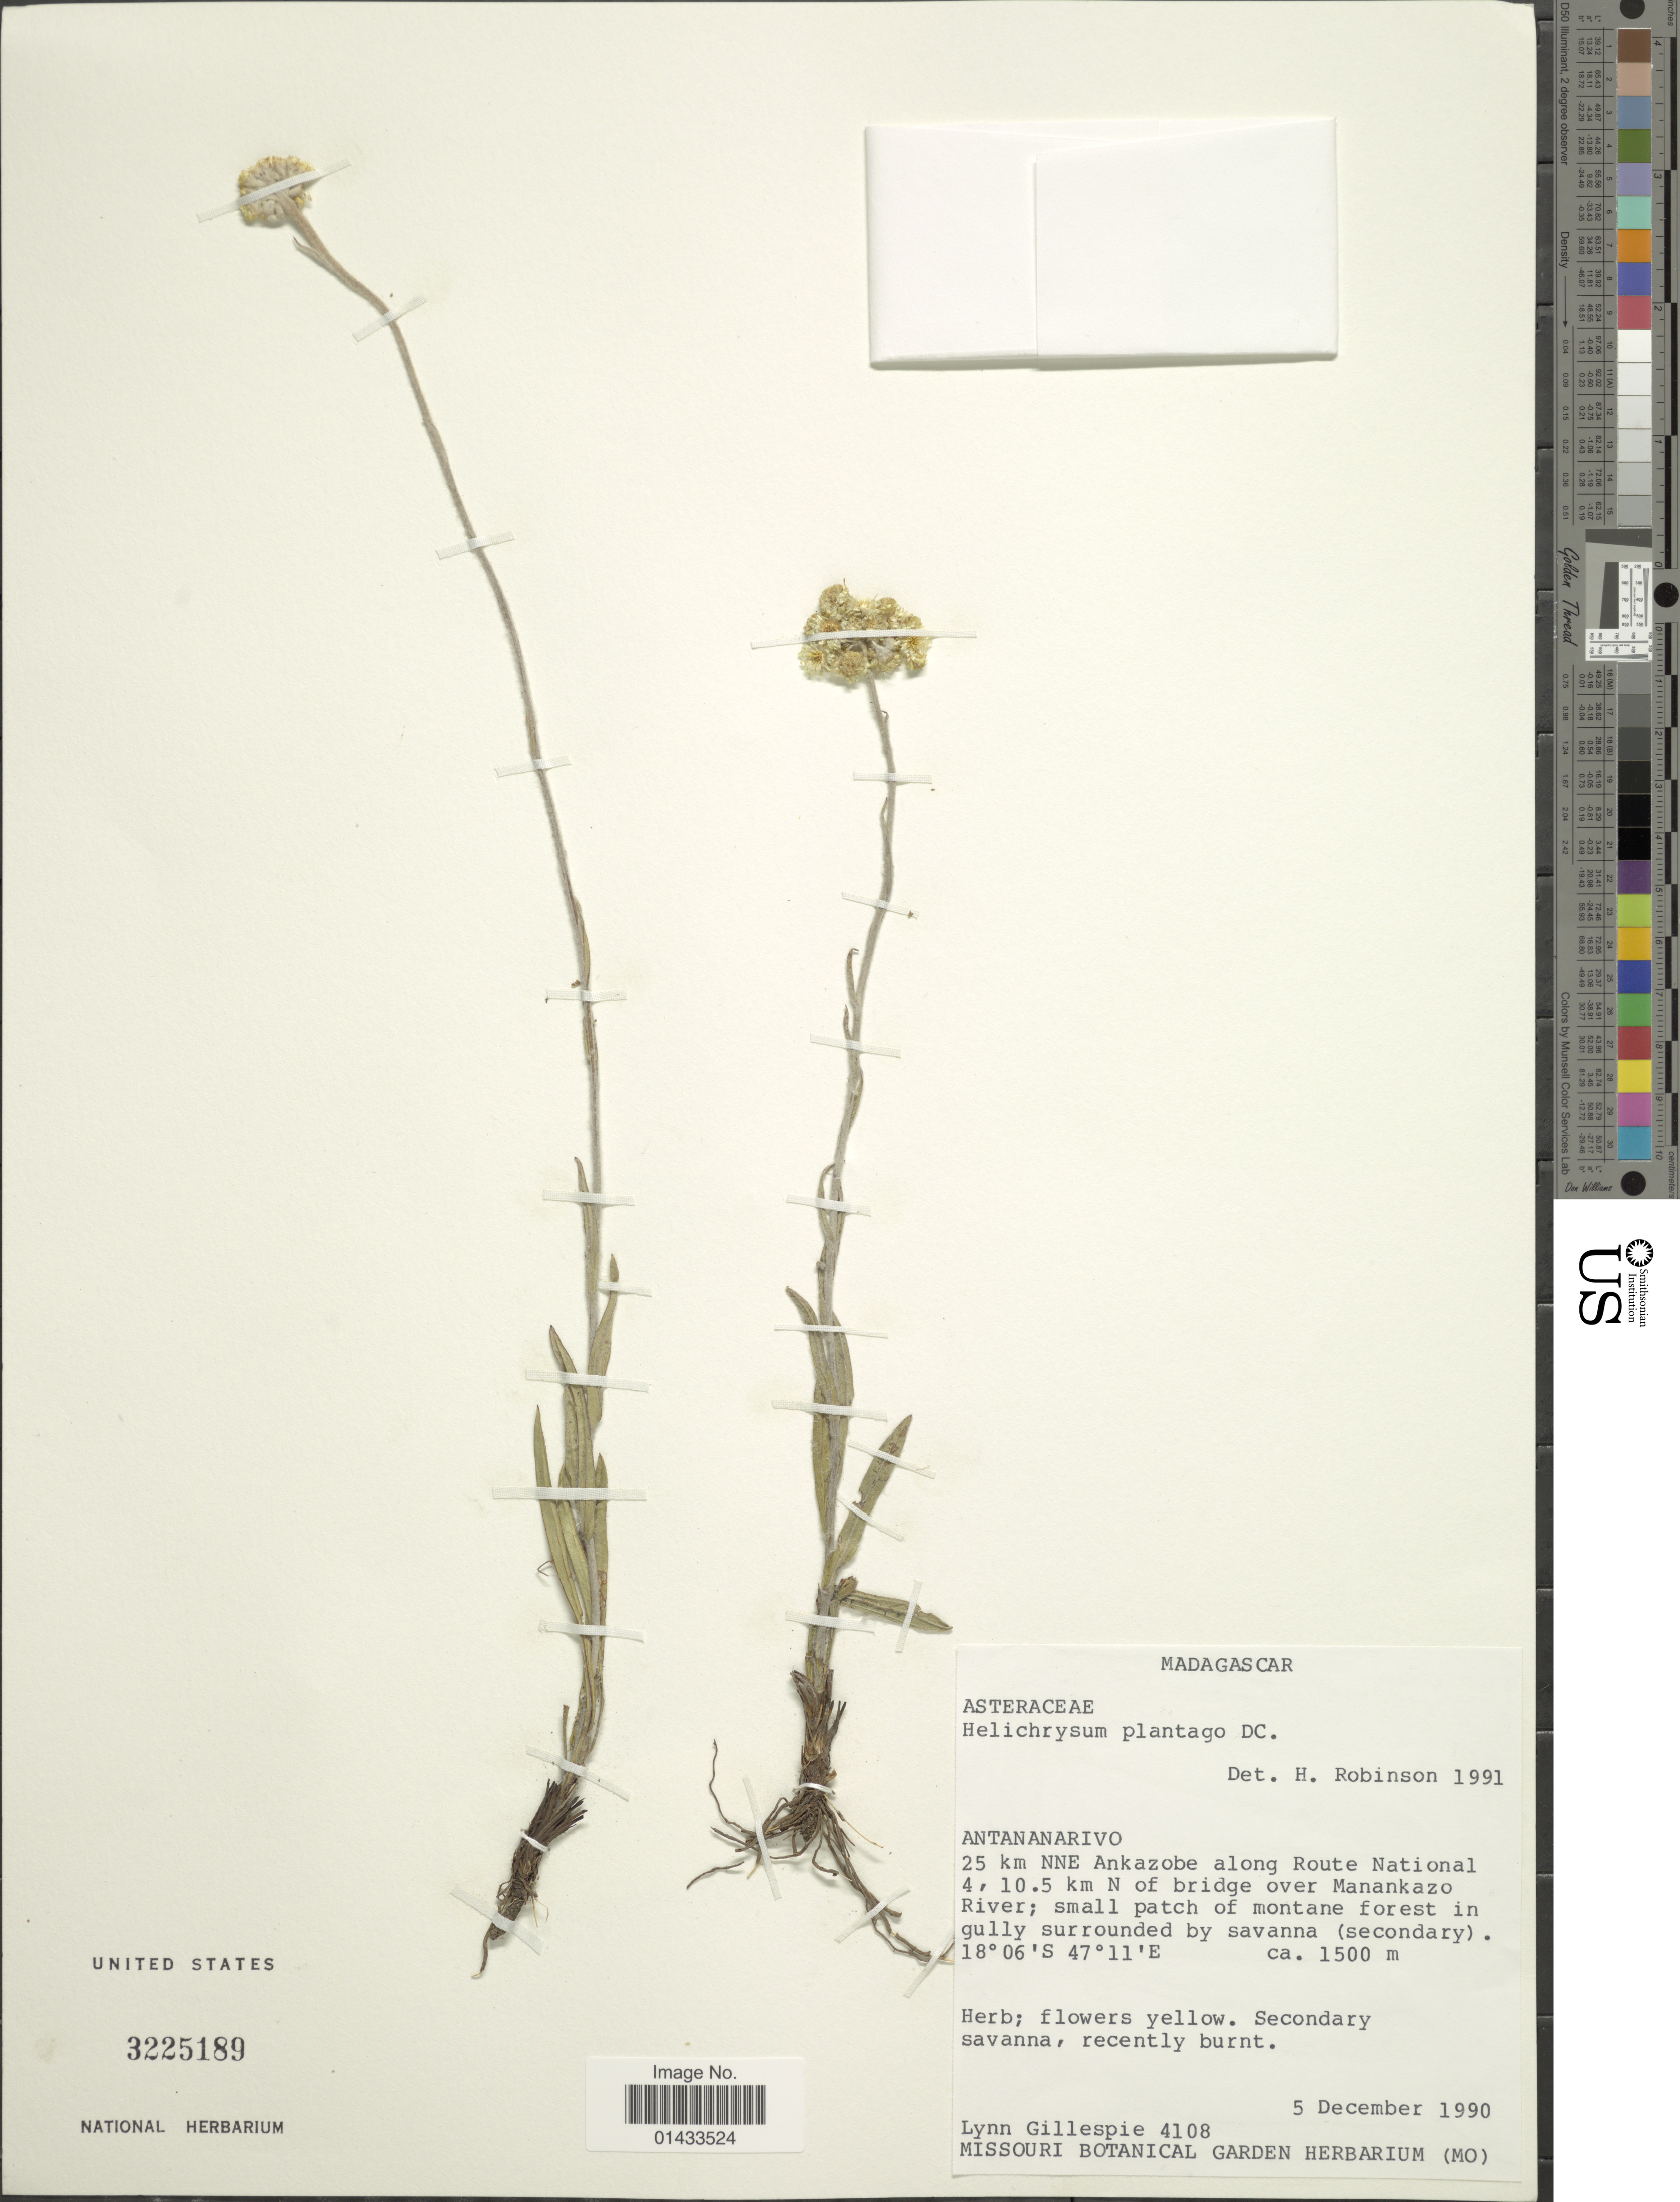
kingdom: Plantae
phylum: Tracheophyta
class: Magnoliopsida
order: Asterales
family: Asteraceae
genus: Helichrysum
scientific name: Helichrysum plantago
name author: DC.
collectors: L. J. Gillespie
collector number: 4108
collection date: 1990-12-05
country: Madagascar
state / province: Analamanga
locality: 25 km NNE of Ankazobe along Route National 4, 10.5 km N of bridge over Manankazo River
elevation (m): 1500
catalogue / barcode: US 3225189